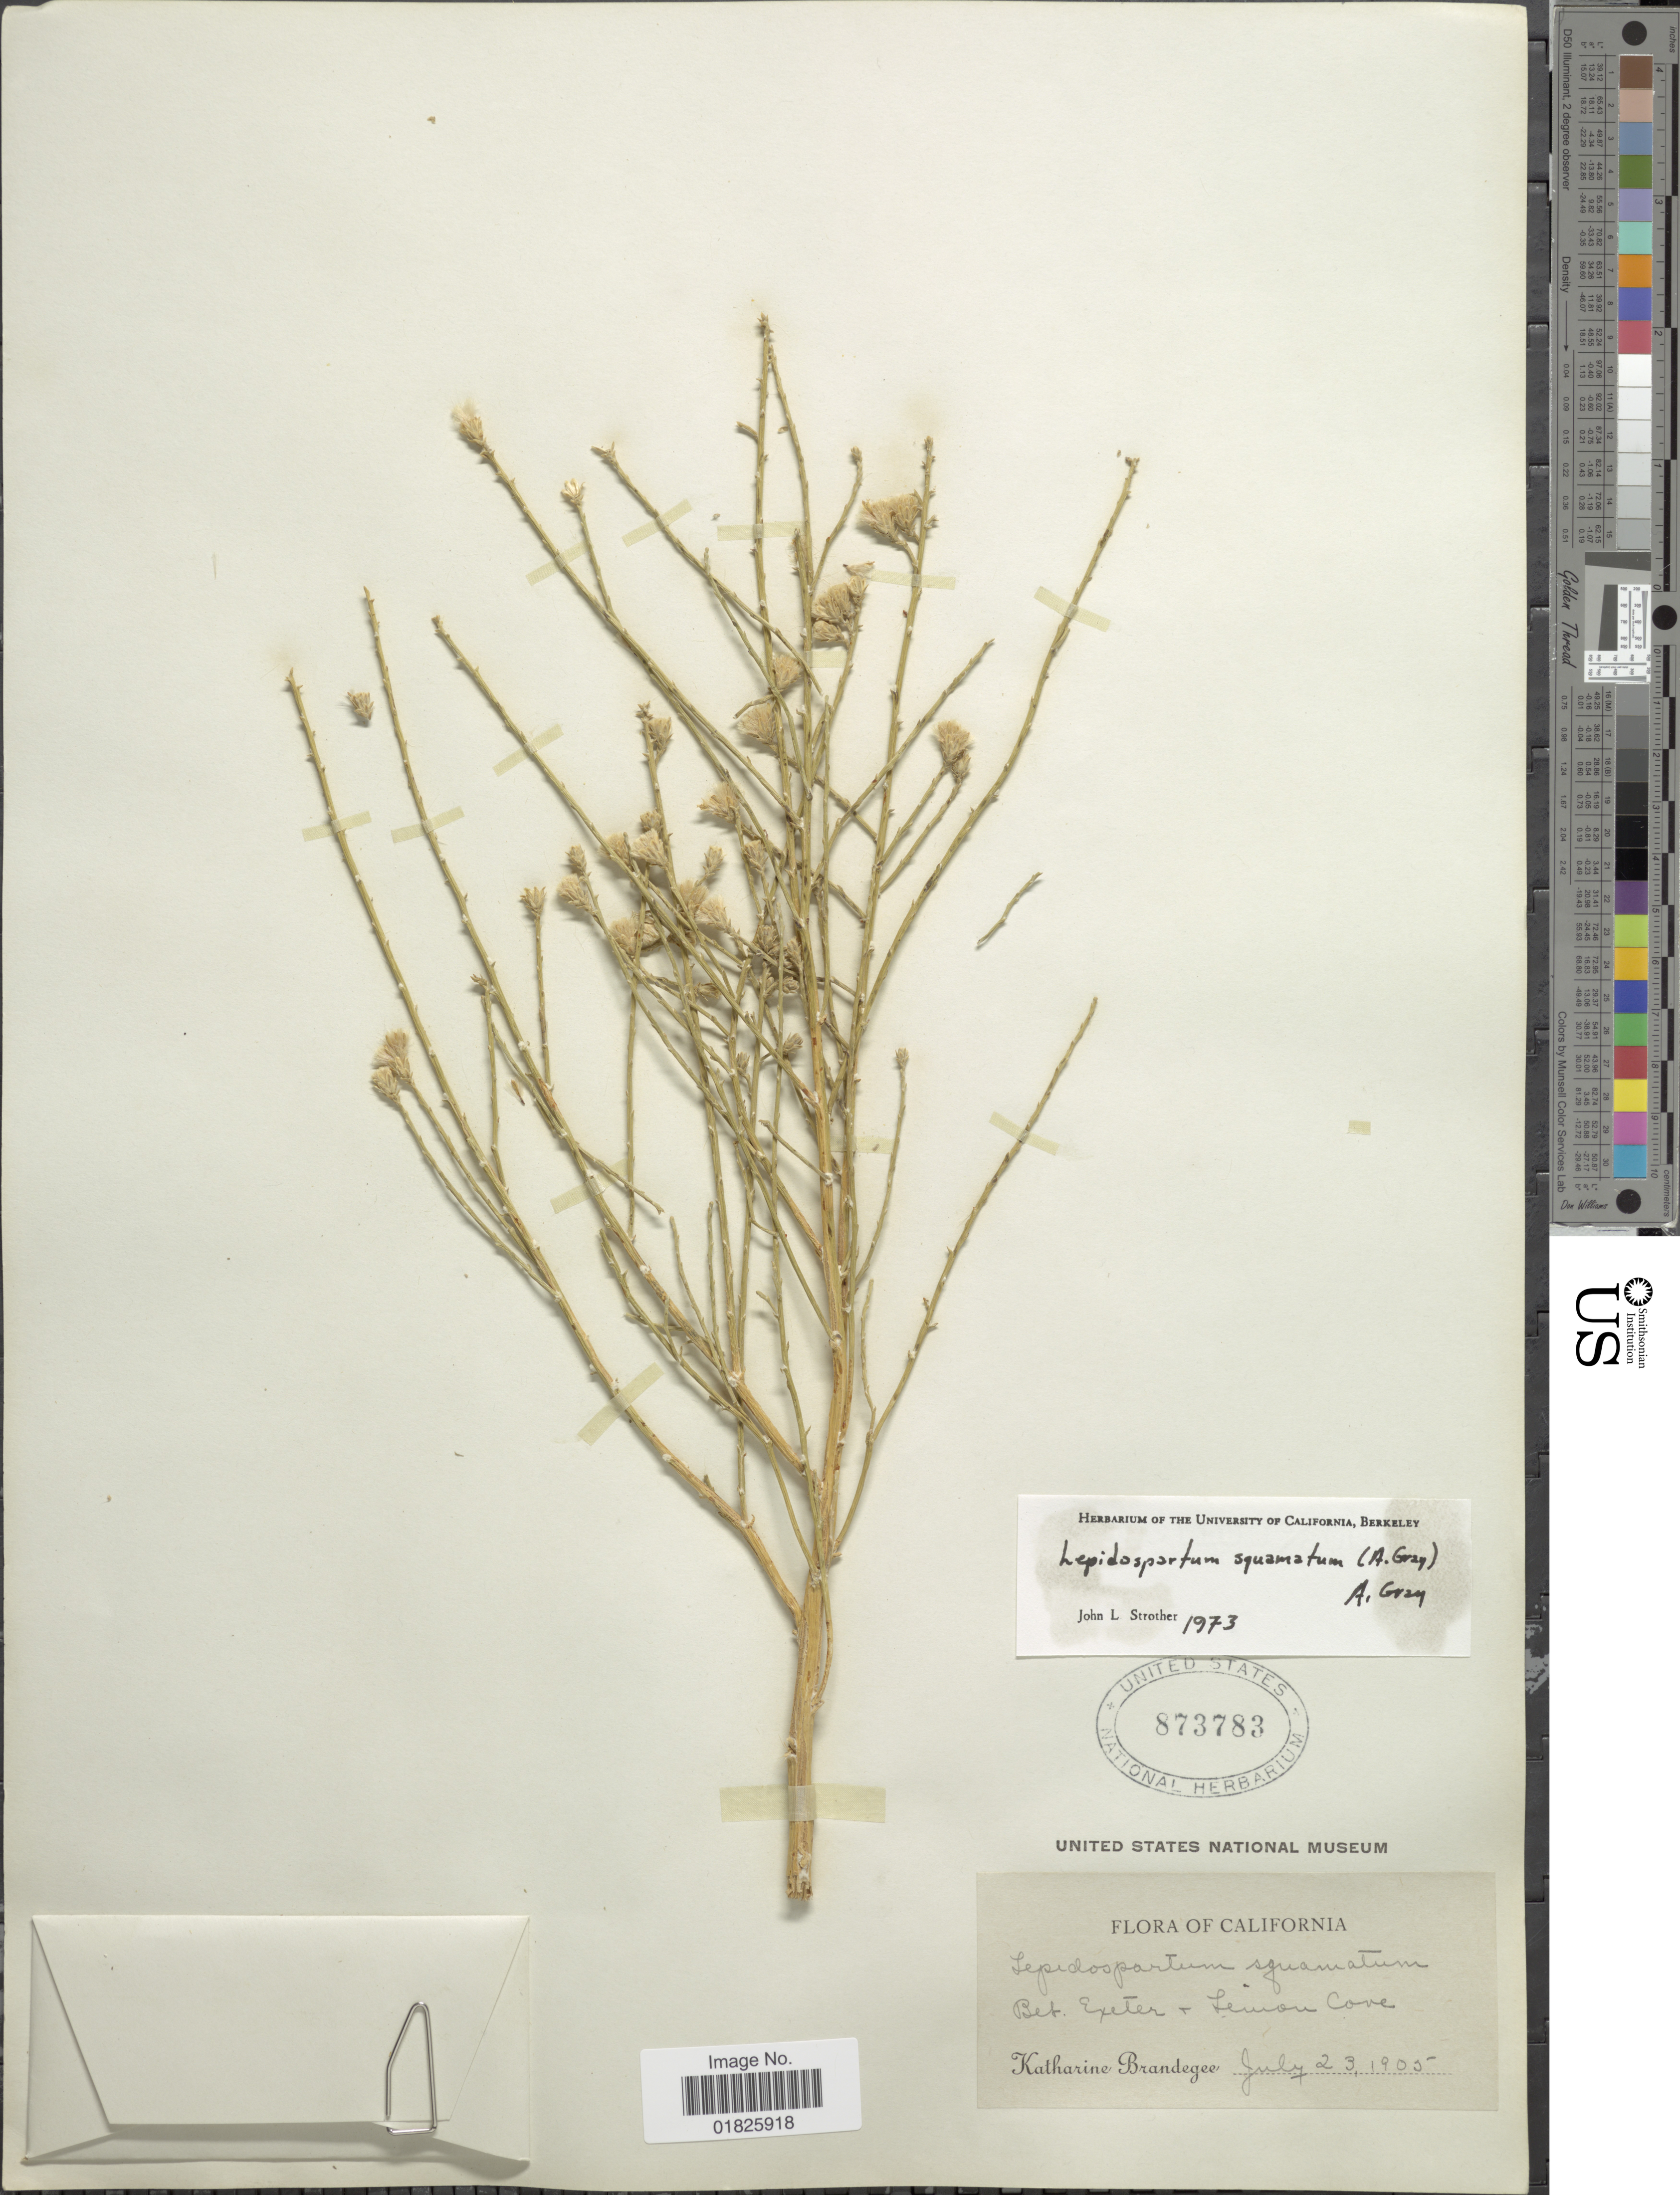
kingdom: Plantae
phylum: Tracheophyta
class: Magnoliopsida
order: Asterales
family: Asteraceae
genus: Lepidospartum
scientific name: Lepidospartum squamatum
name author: A. Gray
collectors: M. K. Brandegee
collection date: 1905-07-23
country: United States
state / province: California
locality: Bet. Exeter + Lemon Cove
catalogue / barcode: US 873783